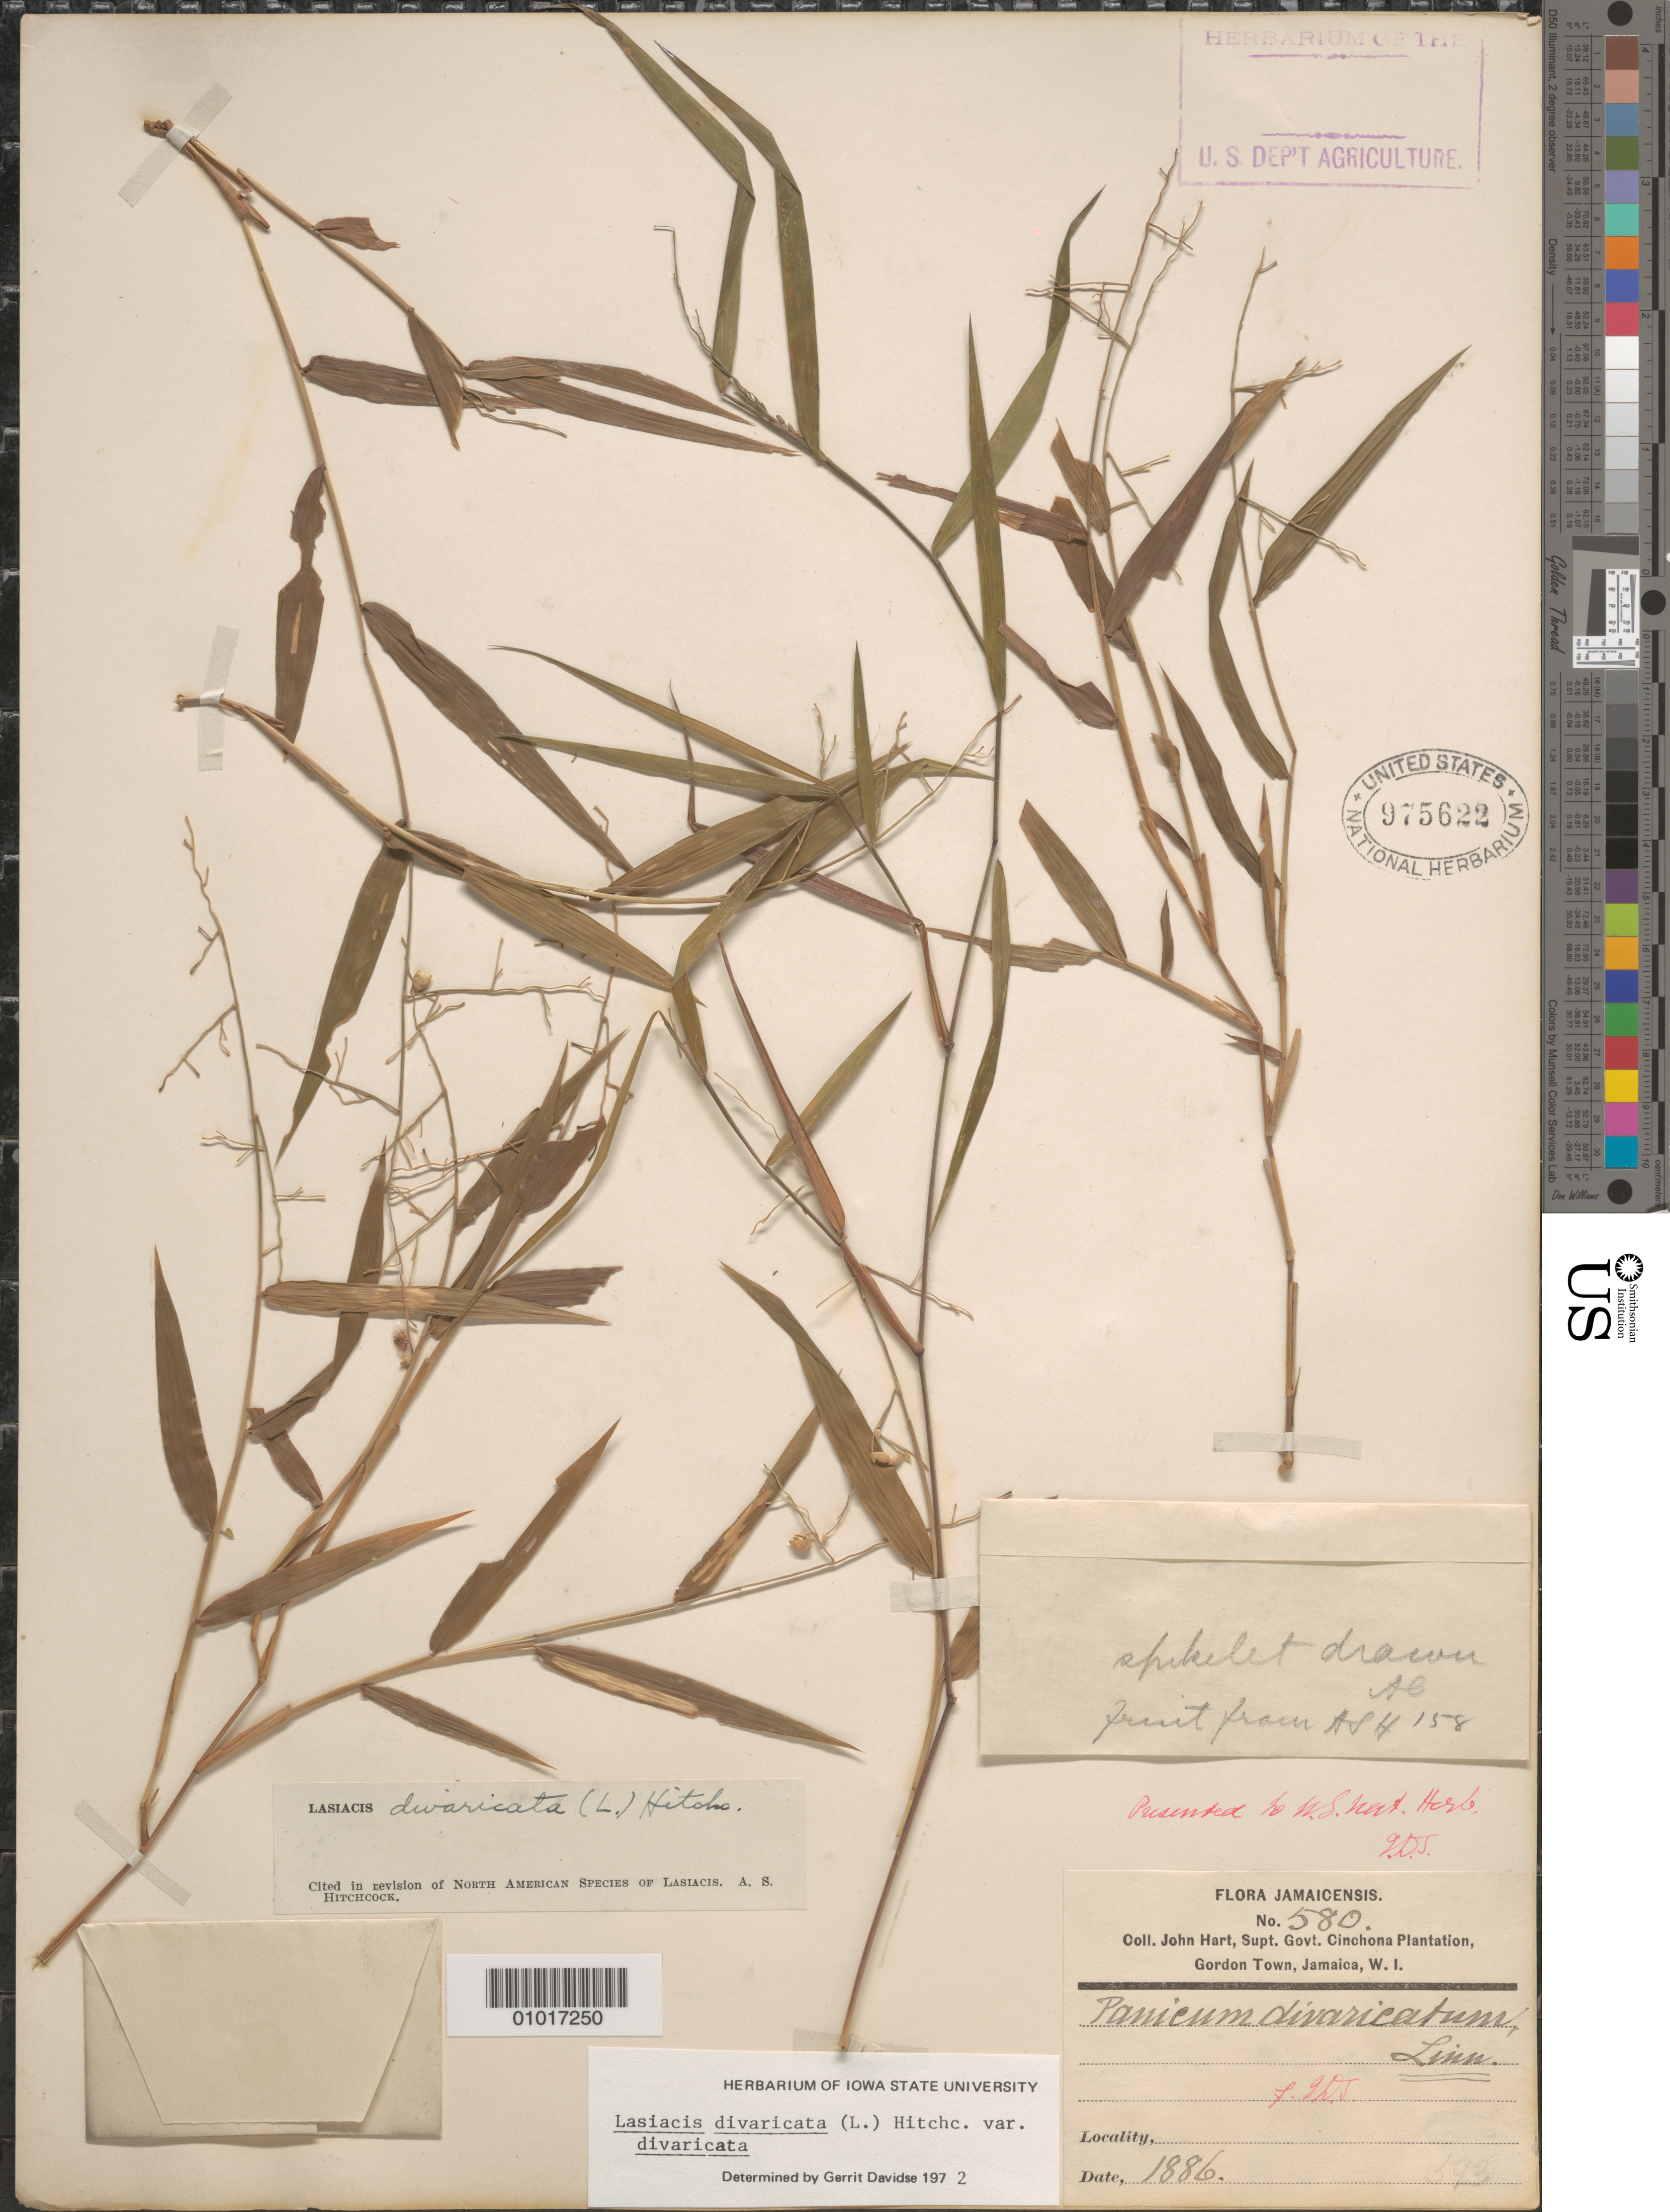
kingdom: Plantae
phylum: Tracheophyta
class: Liliopsida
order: Poales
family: Poaceae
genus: Lasiacis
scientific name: Lasiacis divaricata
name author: (L.) Hitchc.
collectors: J. Hart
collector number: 580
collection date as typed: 01 Jan 1886 to 31 Dec 1886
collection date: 1886-01-01/1886-12-31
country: Jamaica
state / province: Saint Andrew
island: Jamaica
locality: Gordon Town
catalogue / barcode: US 975622